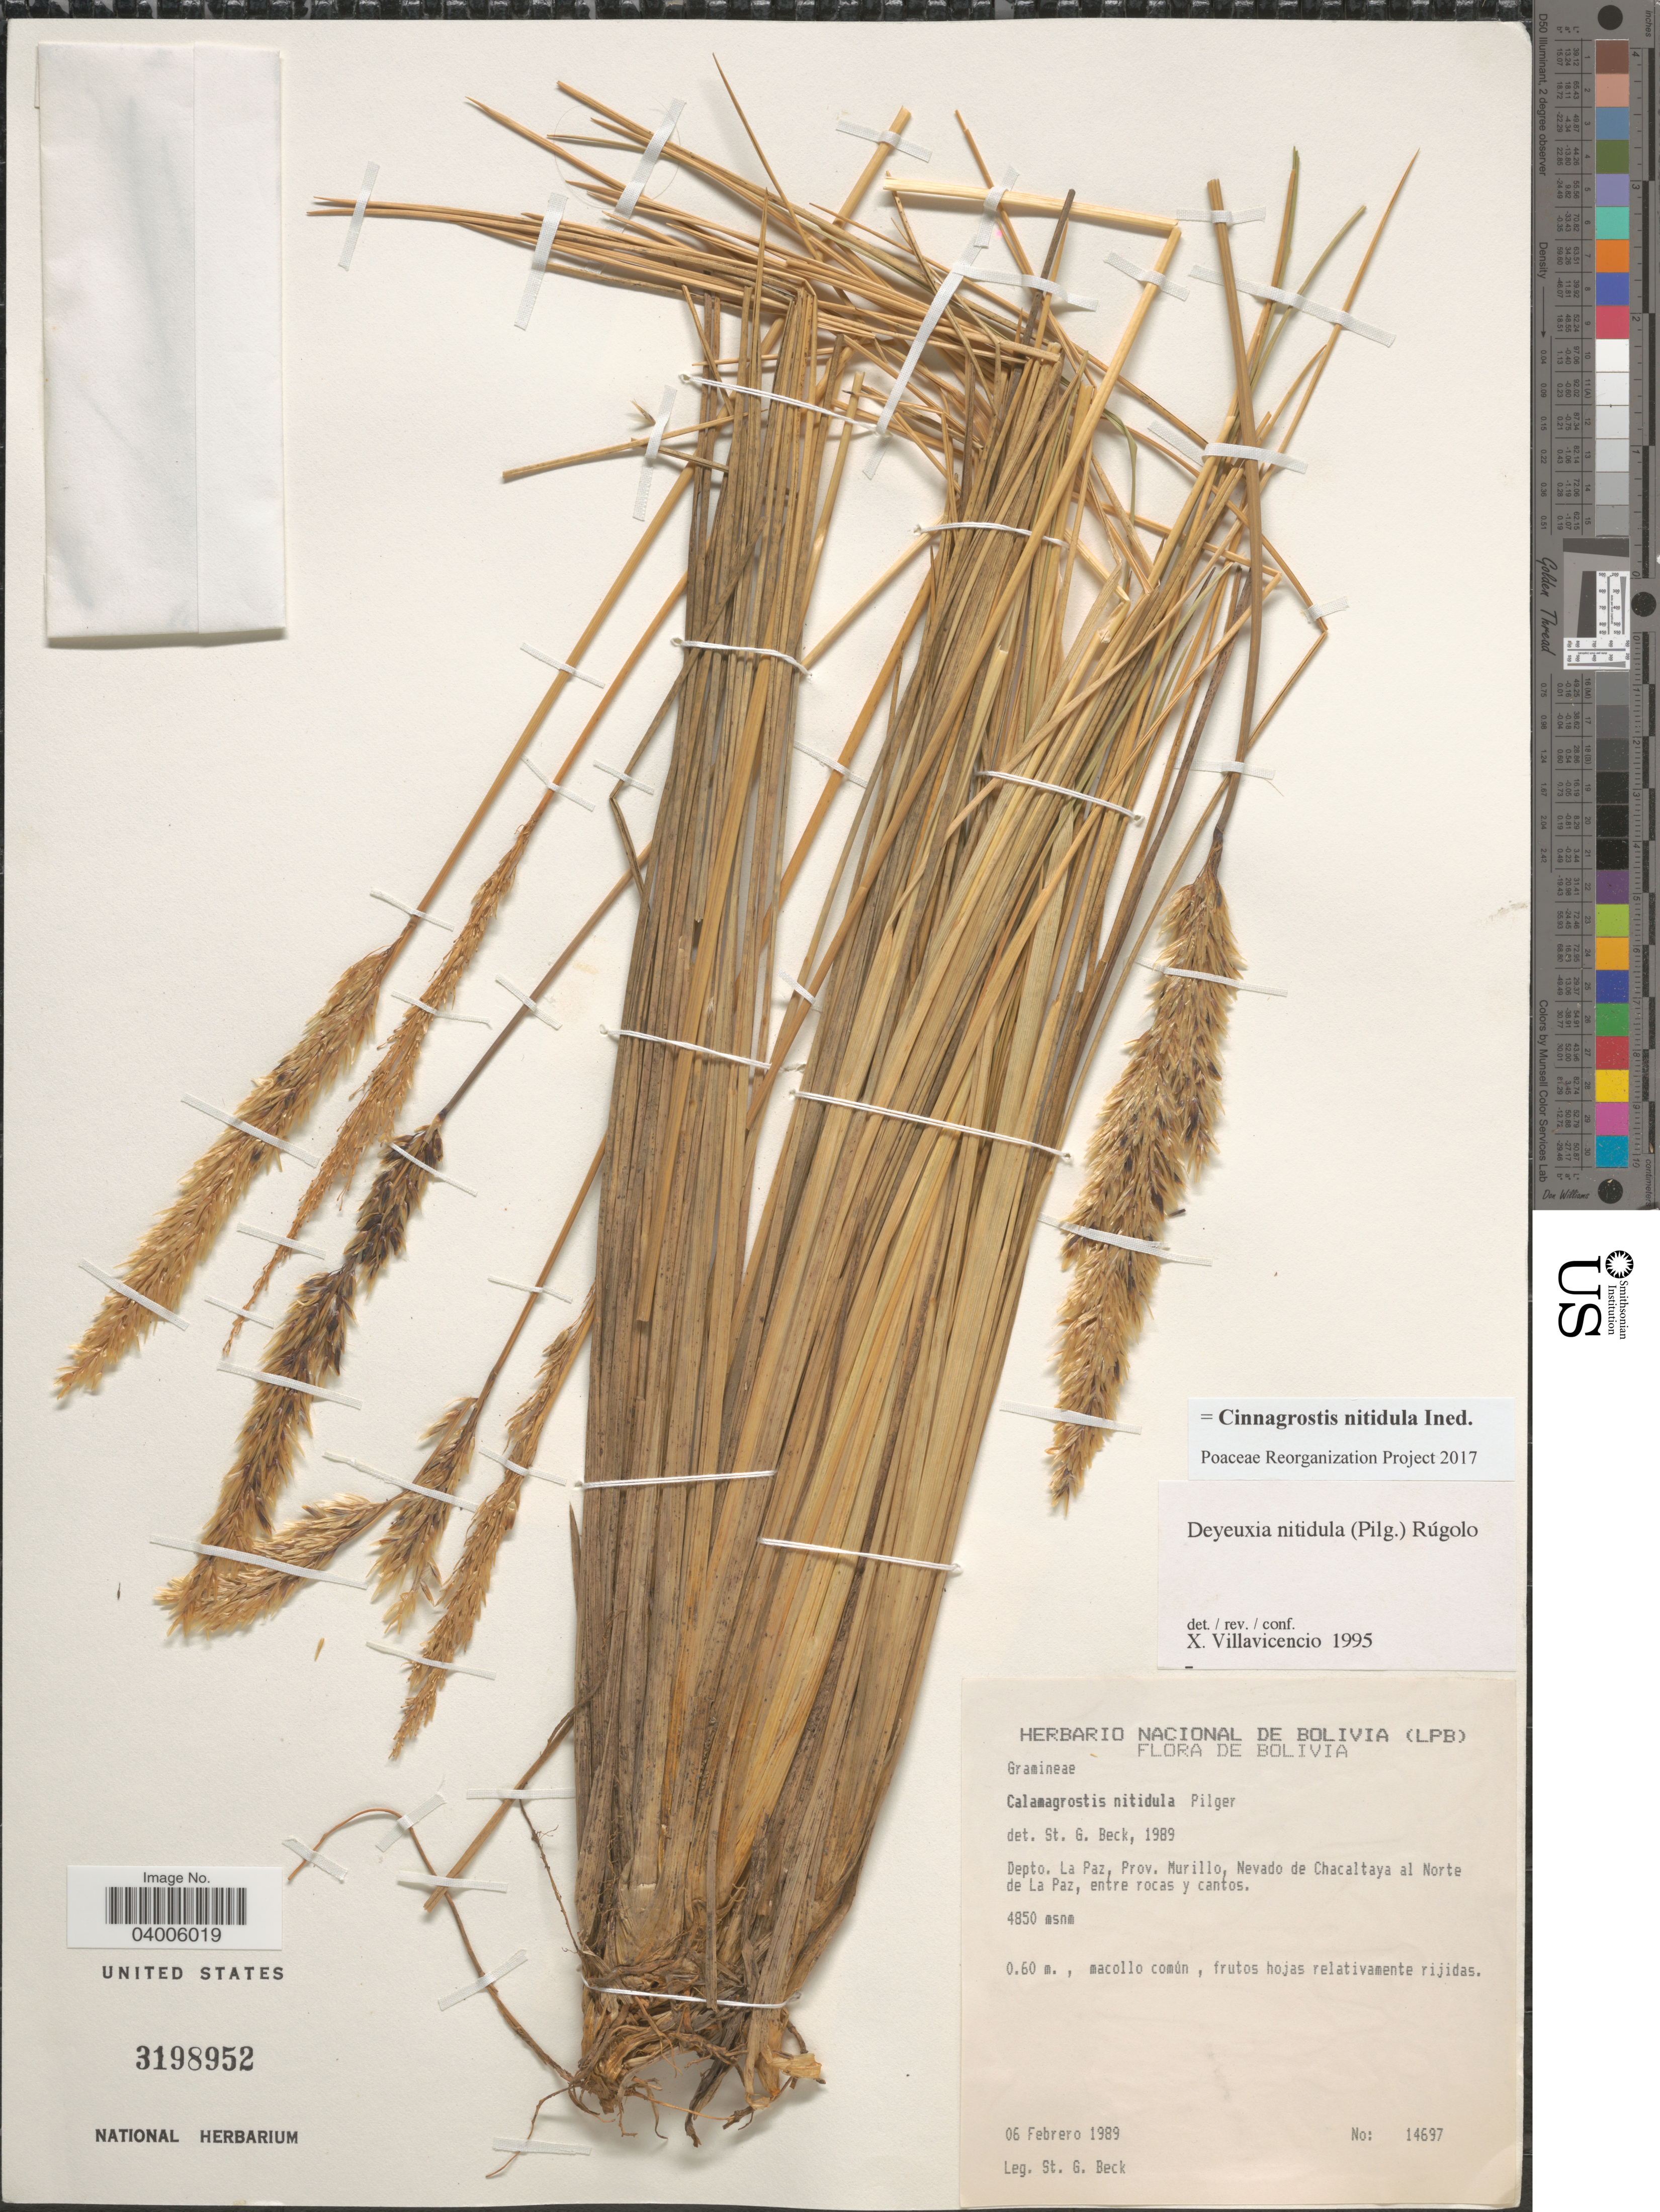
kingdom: Plantae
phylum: Tracheophyta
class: Liliopsida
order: Poales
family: Poaceae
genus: Cinnagrostis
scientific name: Cinnagrostis nitidula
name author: (Wedd.) P.M. Peterson et al.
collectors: S. G. Beck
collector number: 14697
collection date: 1989-02-06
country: Bolivia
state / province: La Paz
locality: Depto. La Paz, Prov. Murillo, Nevado de Chacaltaya al Norte de La Paz, entre rocas y cantos.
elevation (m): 4850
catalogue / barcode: US 3198952